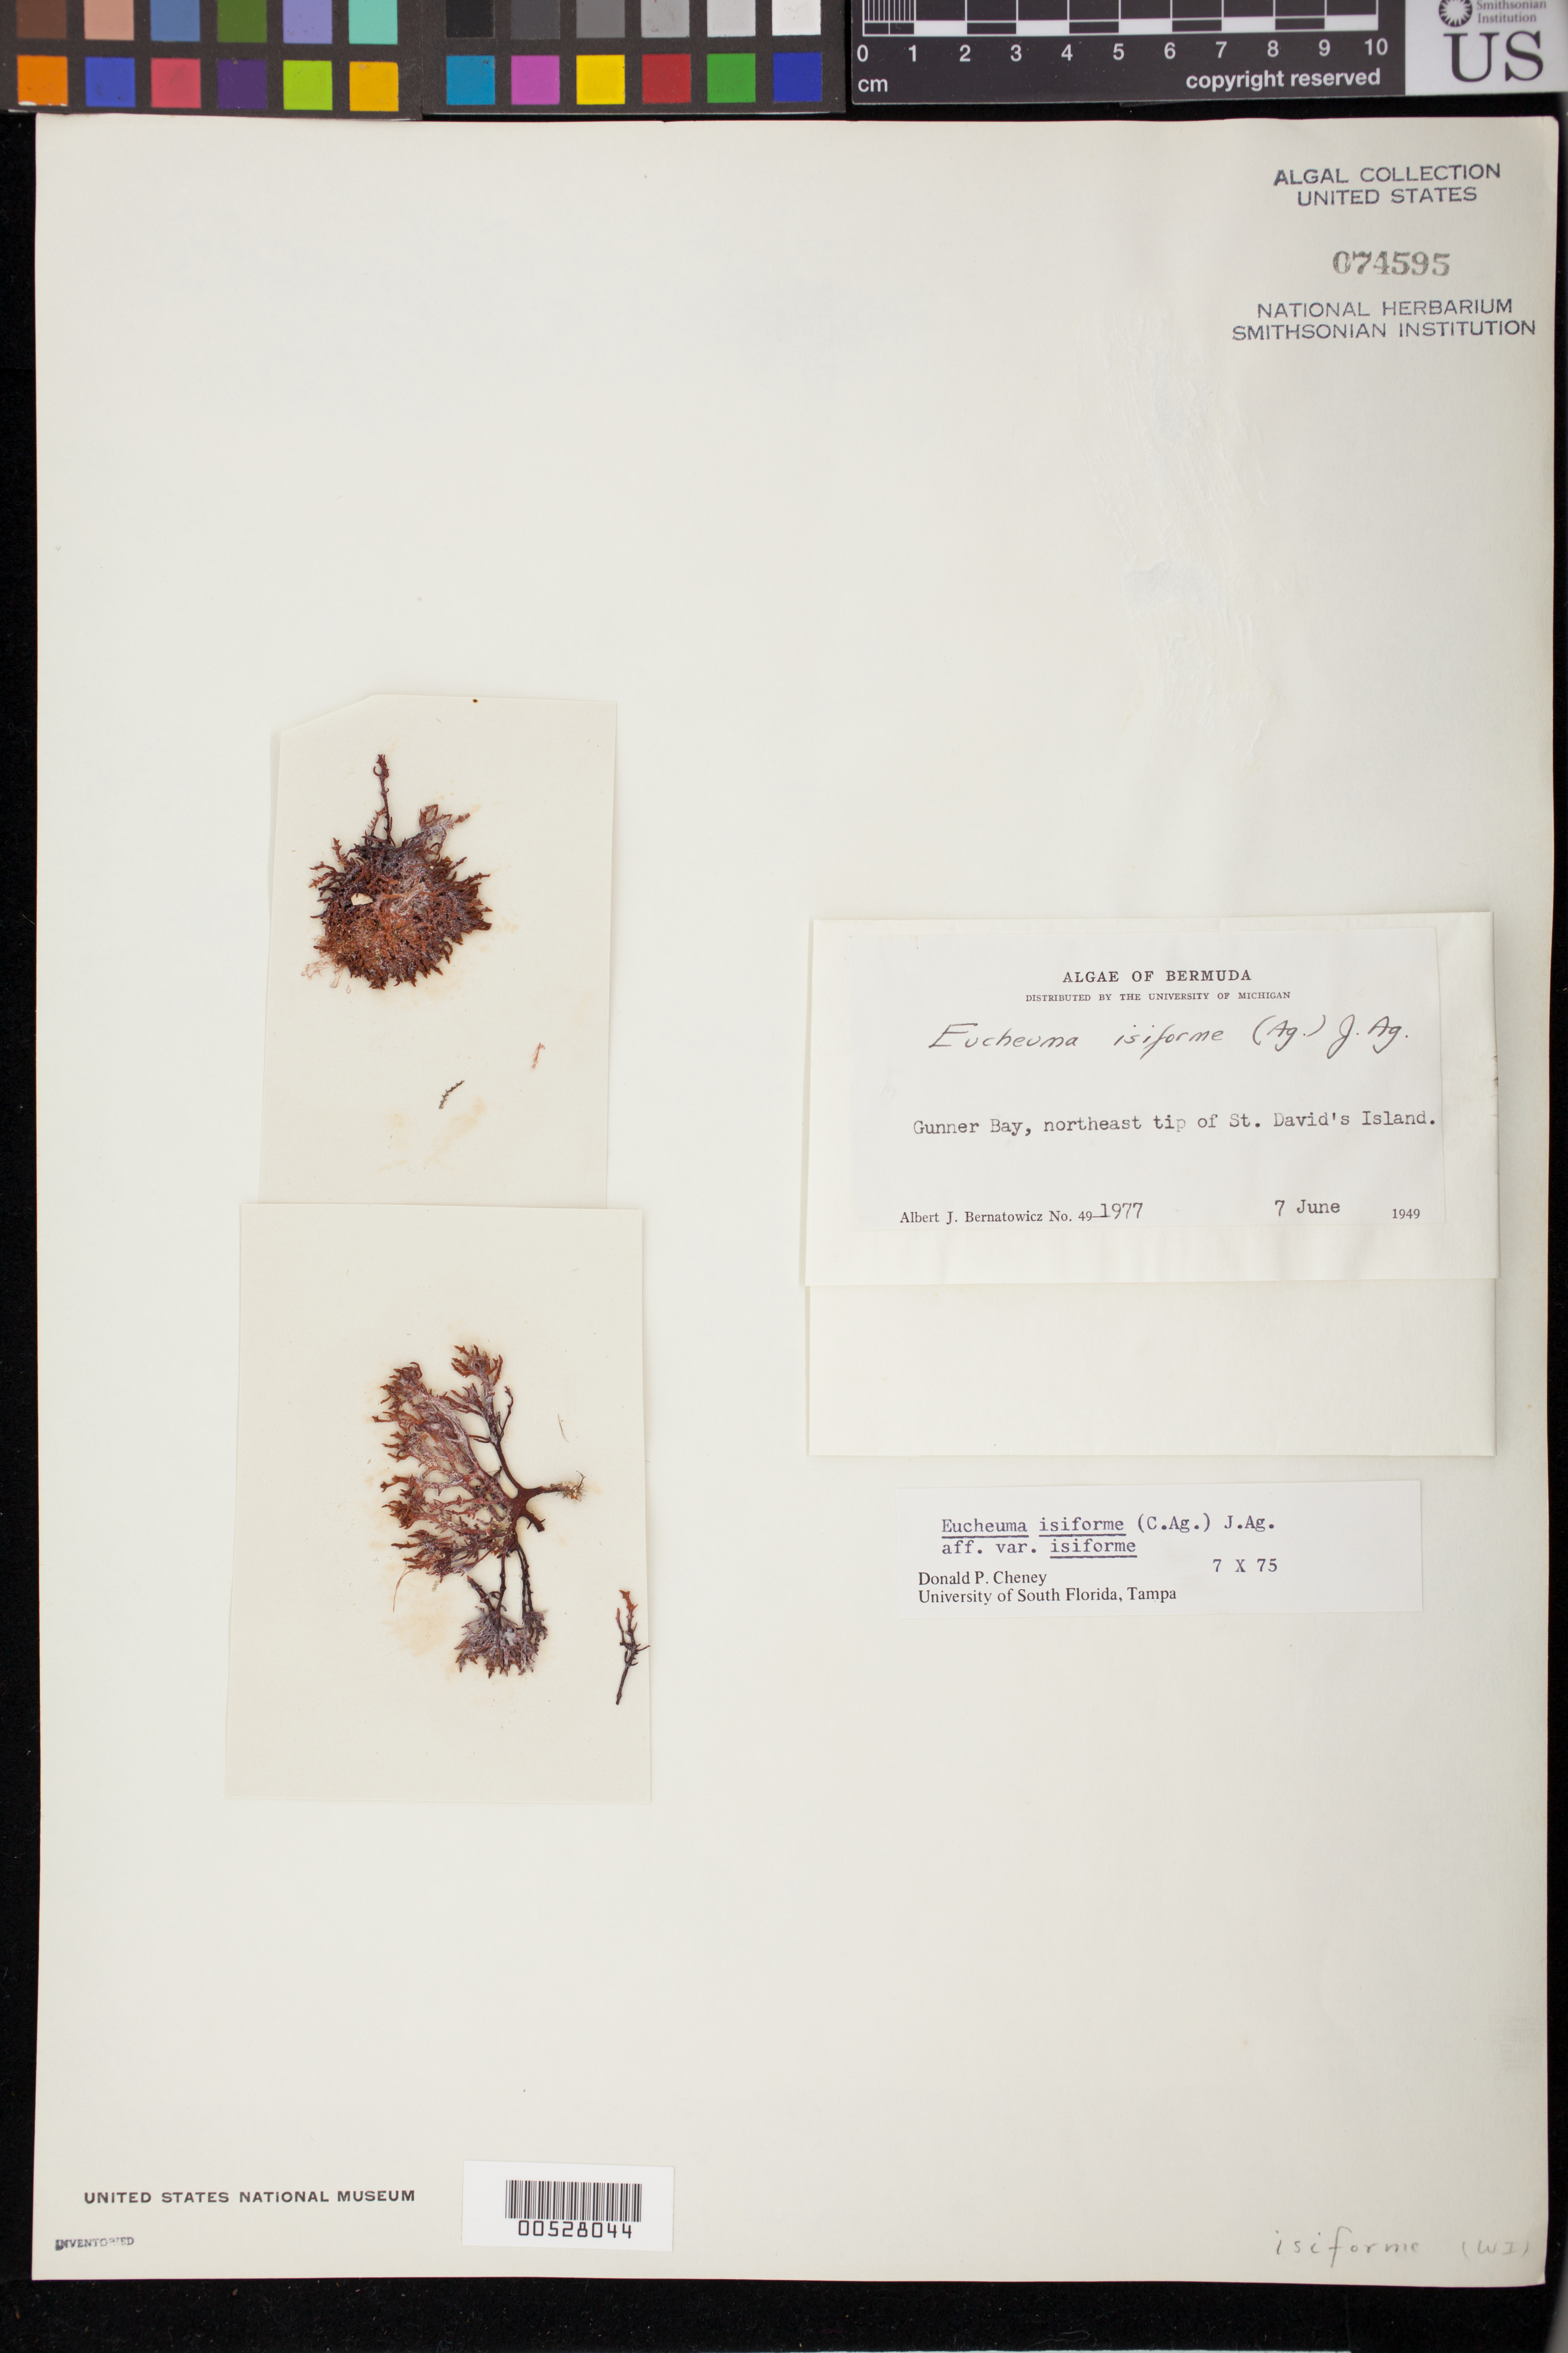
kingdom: Plantae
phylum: Rhodophyta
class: Florideophyceae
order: Gigartinales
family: Solieriaceae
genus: Eucheumatopsis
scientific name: Eucheumatopsis isiformis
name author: (C. Agardh) M.L. Núñez-Resendiz et al.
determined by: Algae name updating Project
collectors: A. Bernatowicz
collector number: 49-1977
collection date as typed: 07 Jun 1949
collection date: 1949-06-07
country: Bermuda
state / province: Saint George's (parish)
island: St. David's Island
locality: Gunners Bay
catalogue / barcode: US 74595